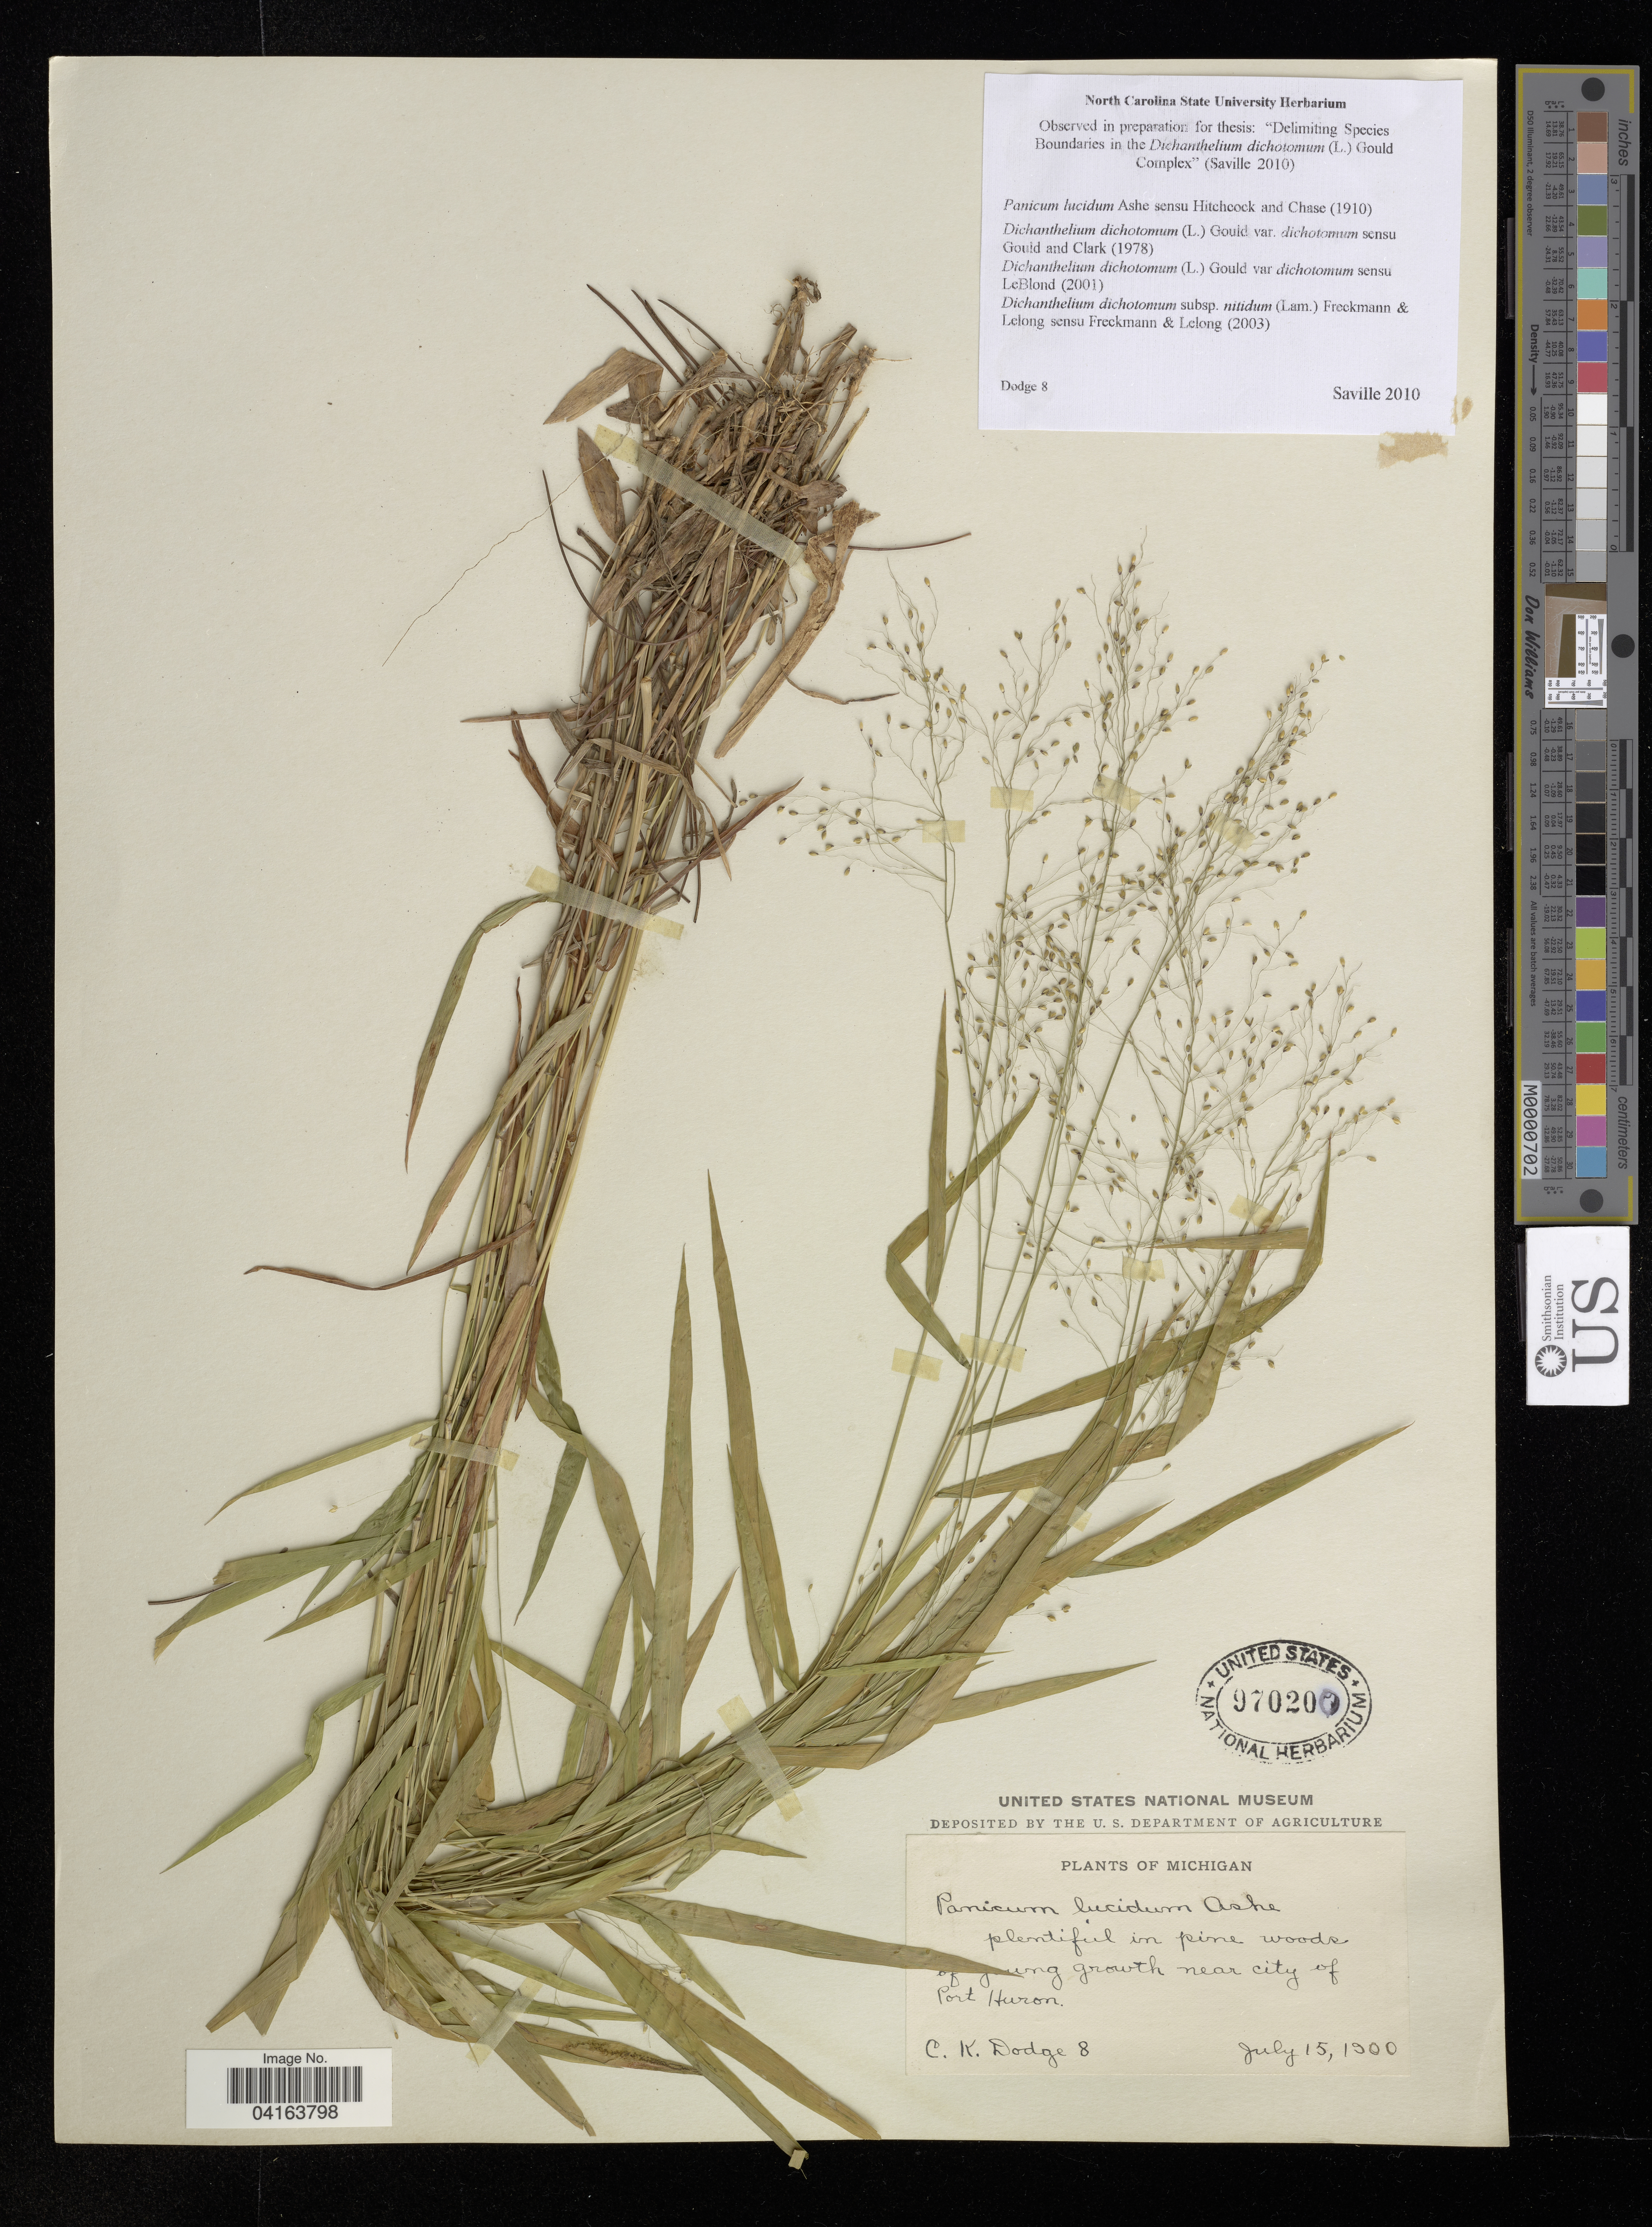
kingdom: Plantae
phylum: Tracheophyta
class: Liliopsida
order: Poales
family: Poaceae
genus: Dichanthelium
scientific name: Dichanthelium dichotomum subsp. lucidum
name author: (Ashe) Freckmann & Lelong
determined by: Saville, A. C., (NCSC), North Carolina State University (UNITED STATES)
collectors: C. Dodge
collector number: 8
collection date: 1900-07-15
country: United States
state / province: Michigan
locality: Near City of Port Huron.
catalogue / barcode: US 970200